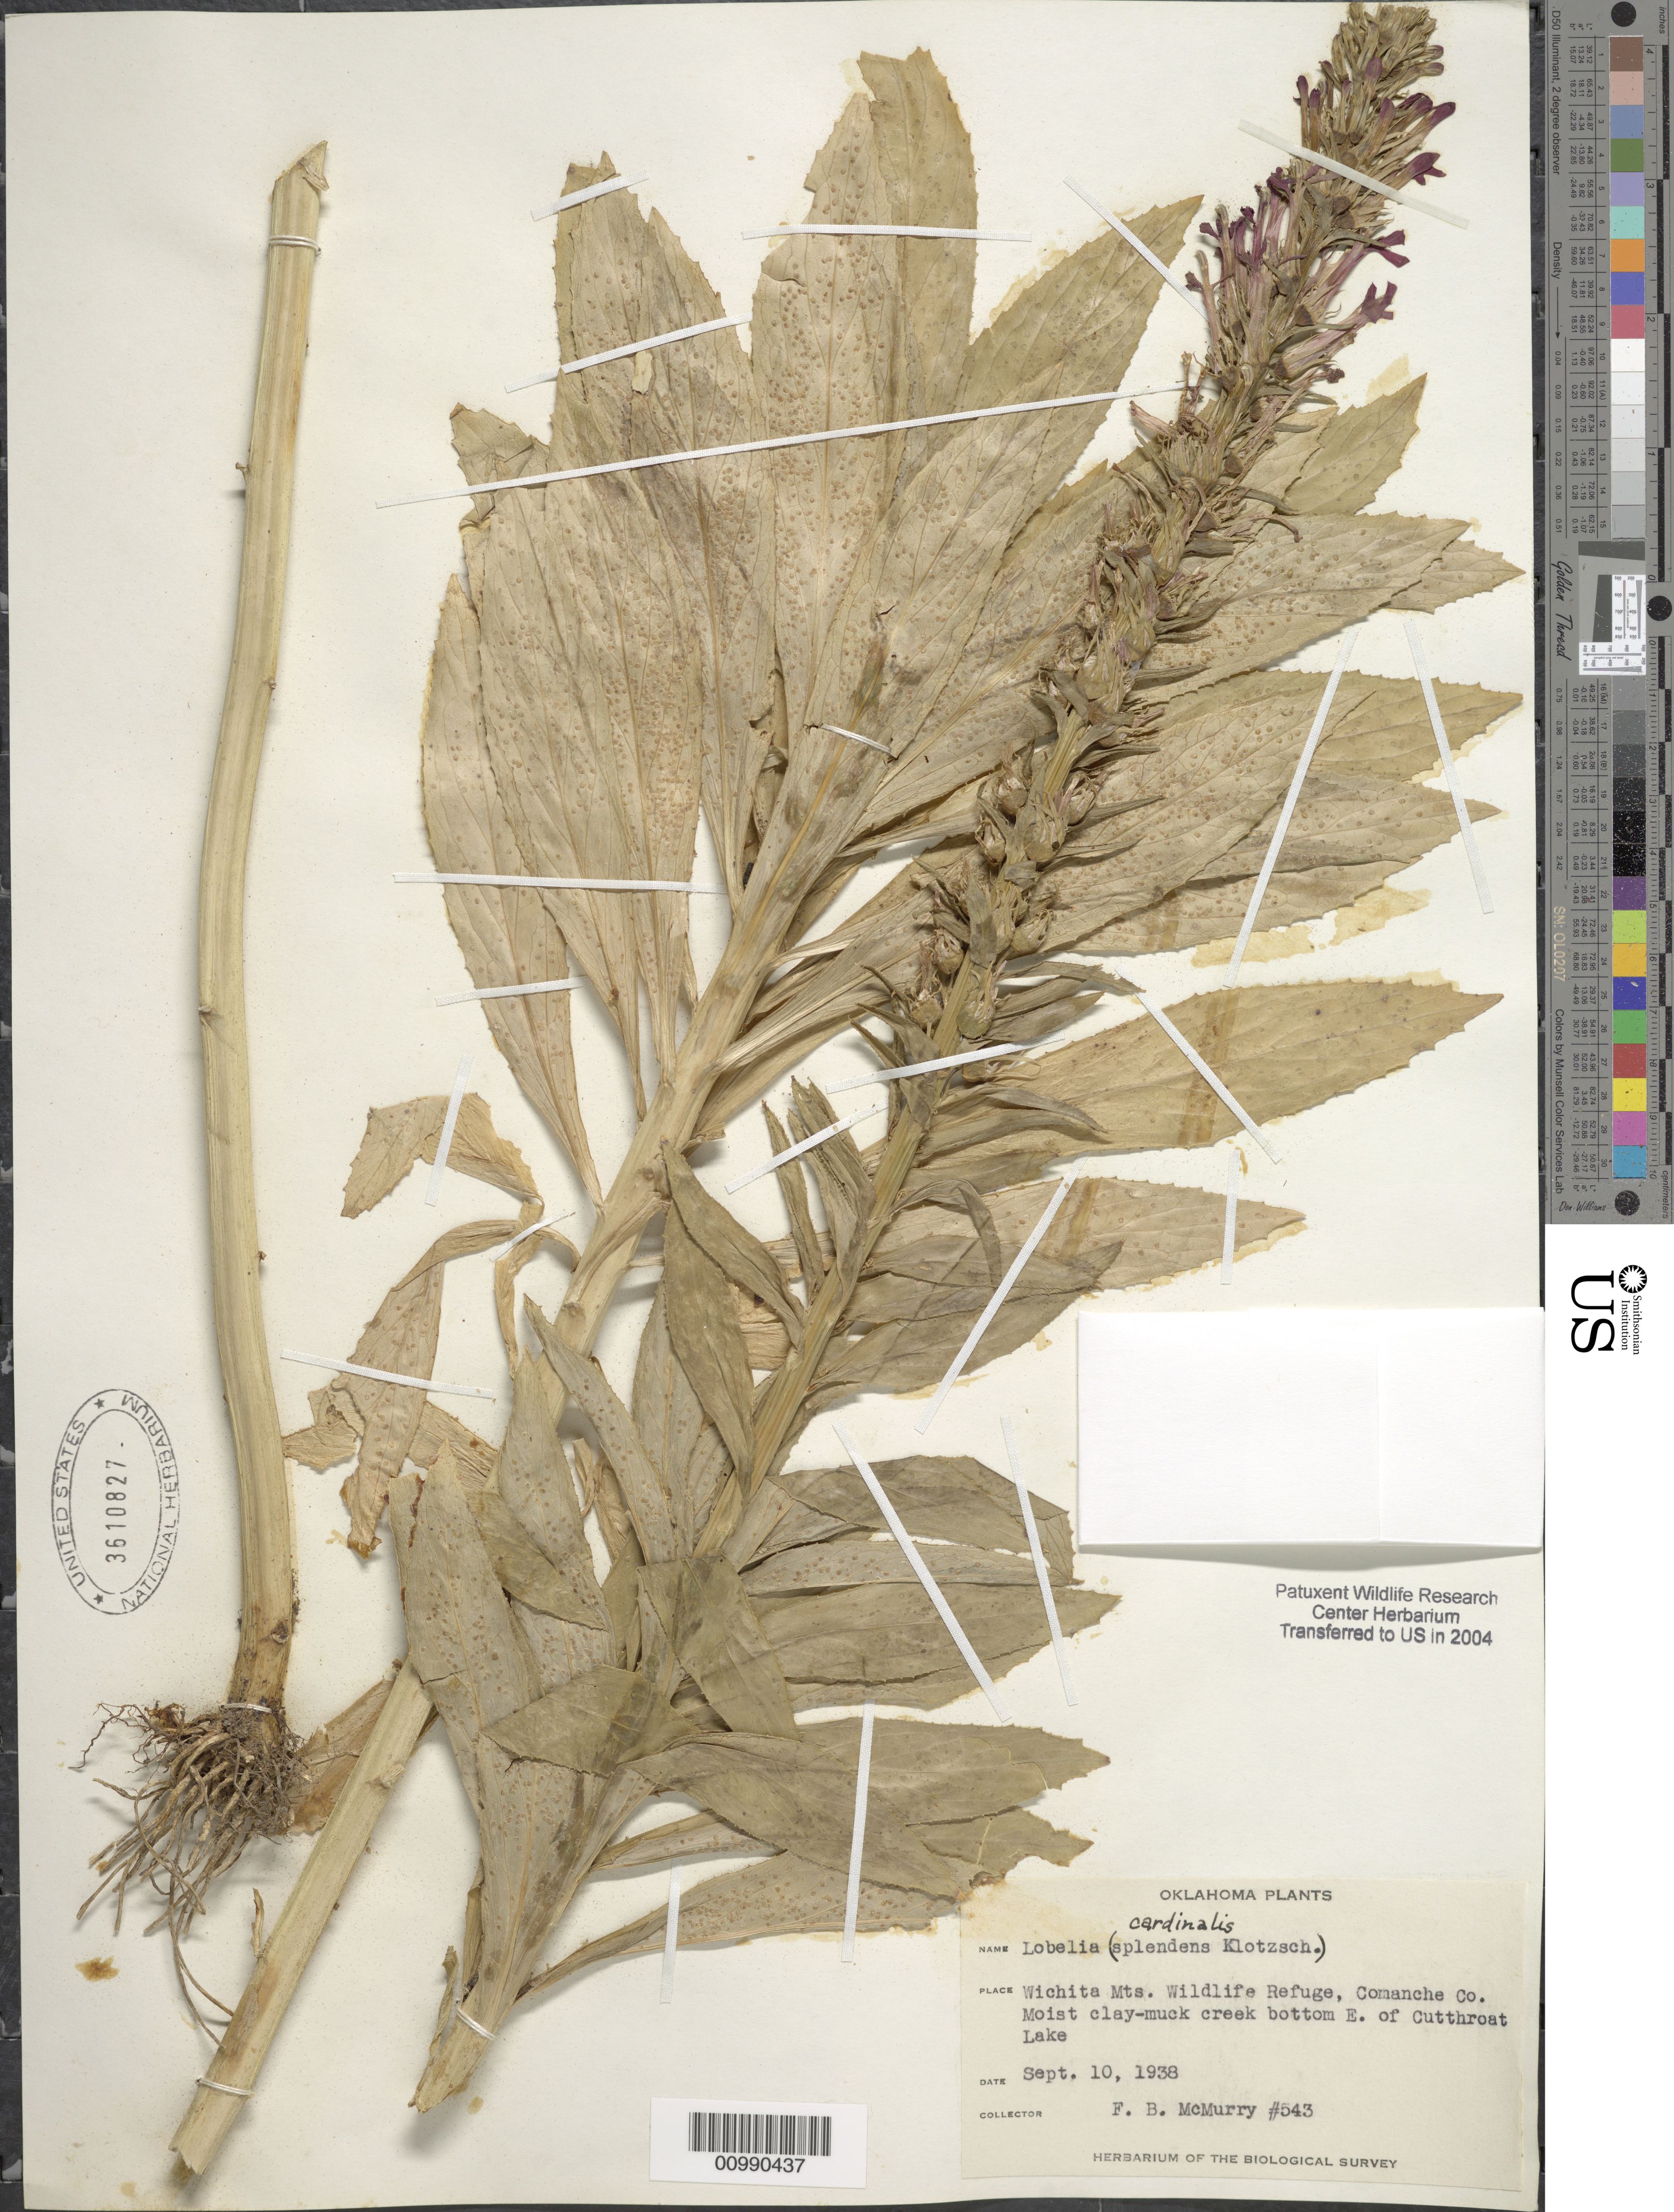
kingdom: Plantae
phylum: Tracheophyta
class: Magnoliopsida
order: Asterales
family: Campanulaceae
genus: Lobelia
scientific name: Lobelia cardinalis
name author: L.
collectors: F. B. McMurry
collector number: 543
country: United States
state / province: Oklahoma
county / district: Comanche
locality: Wichita Mts. Wildlife Refuge, E of Cuttroat Lake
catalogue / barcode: US 3610827